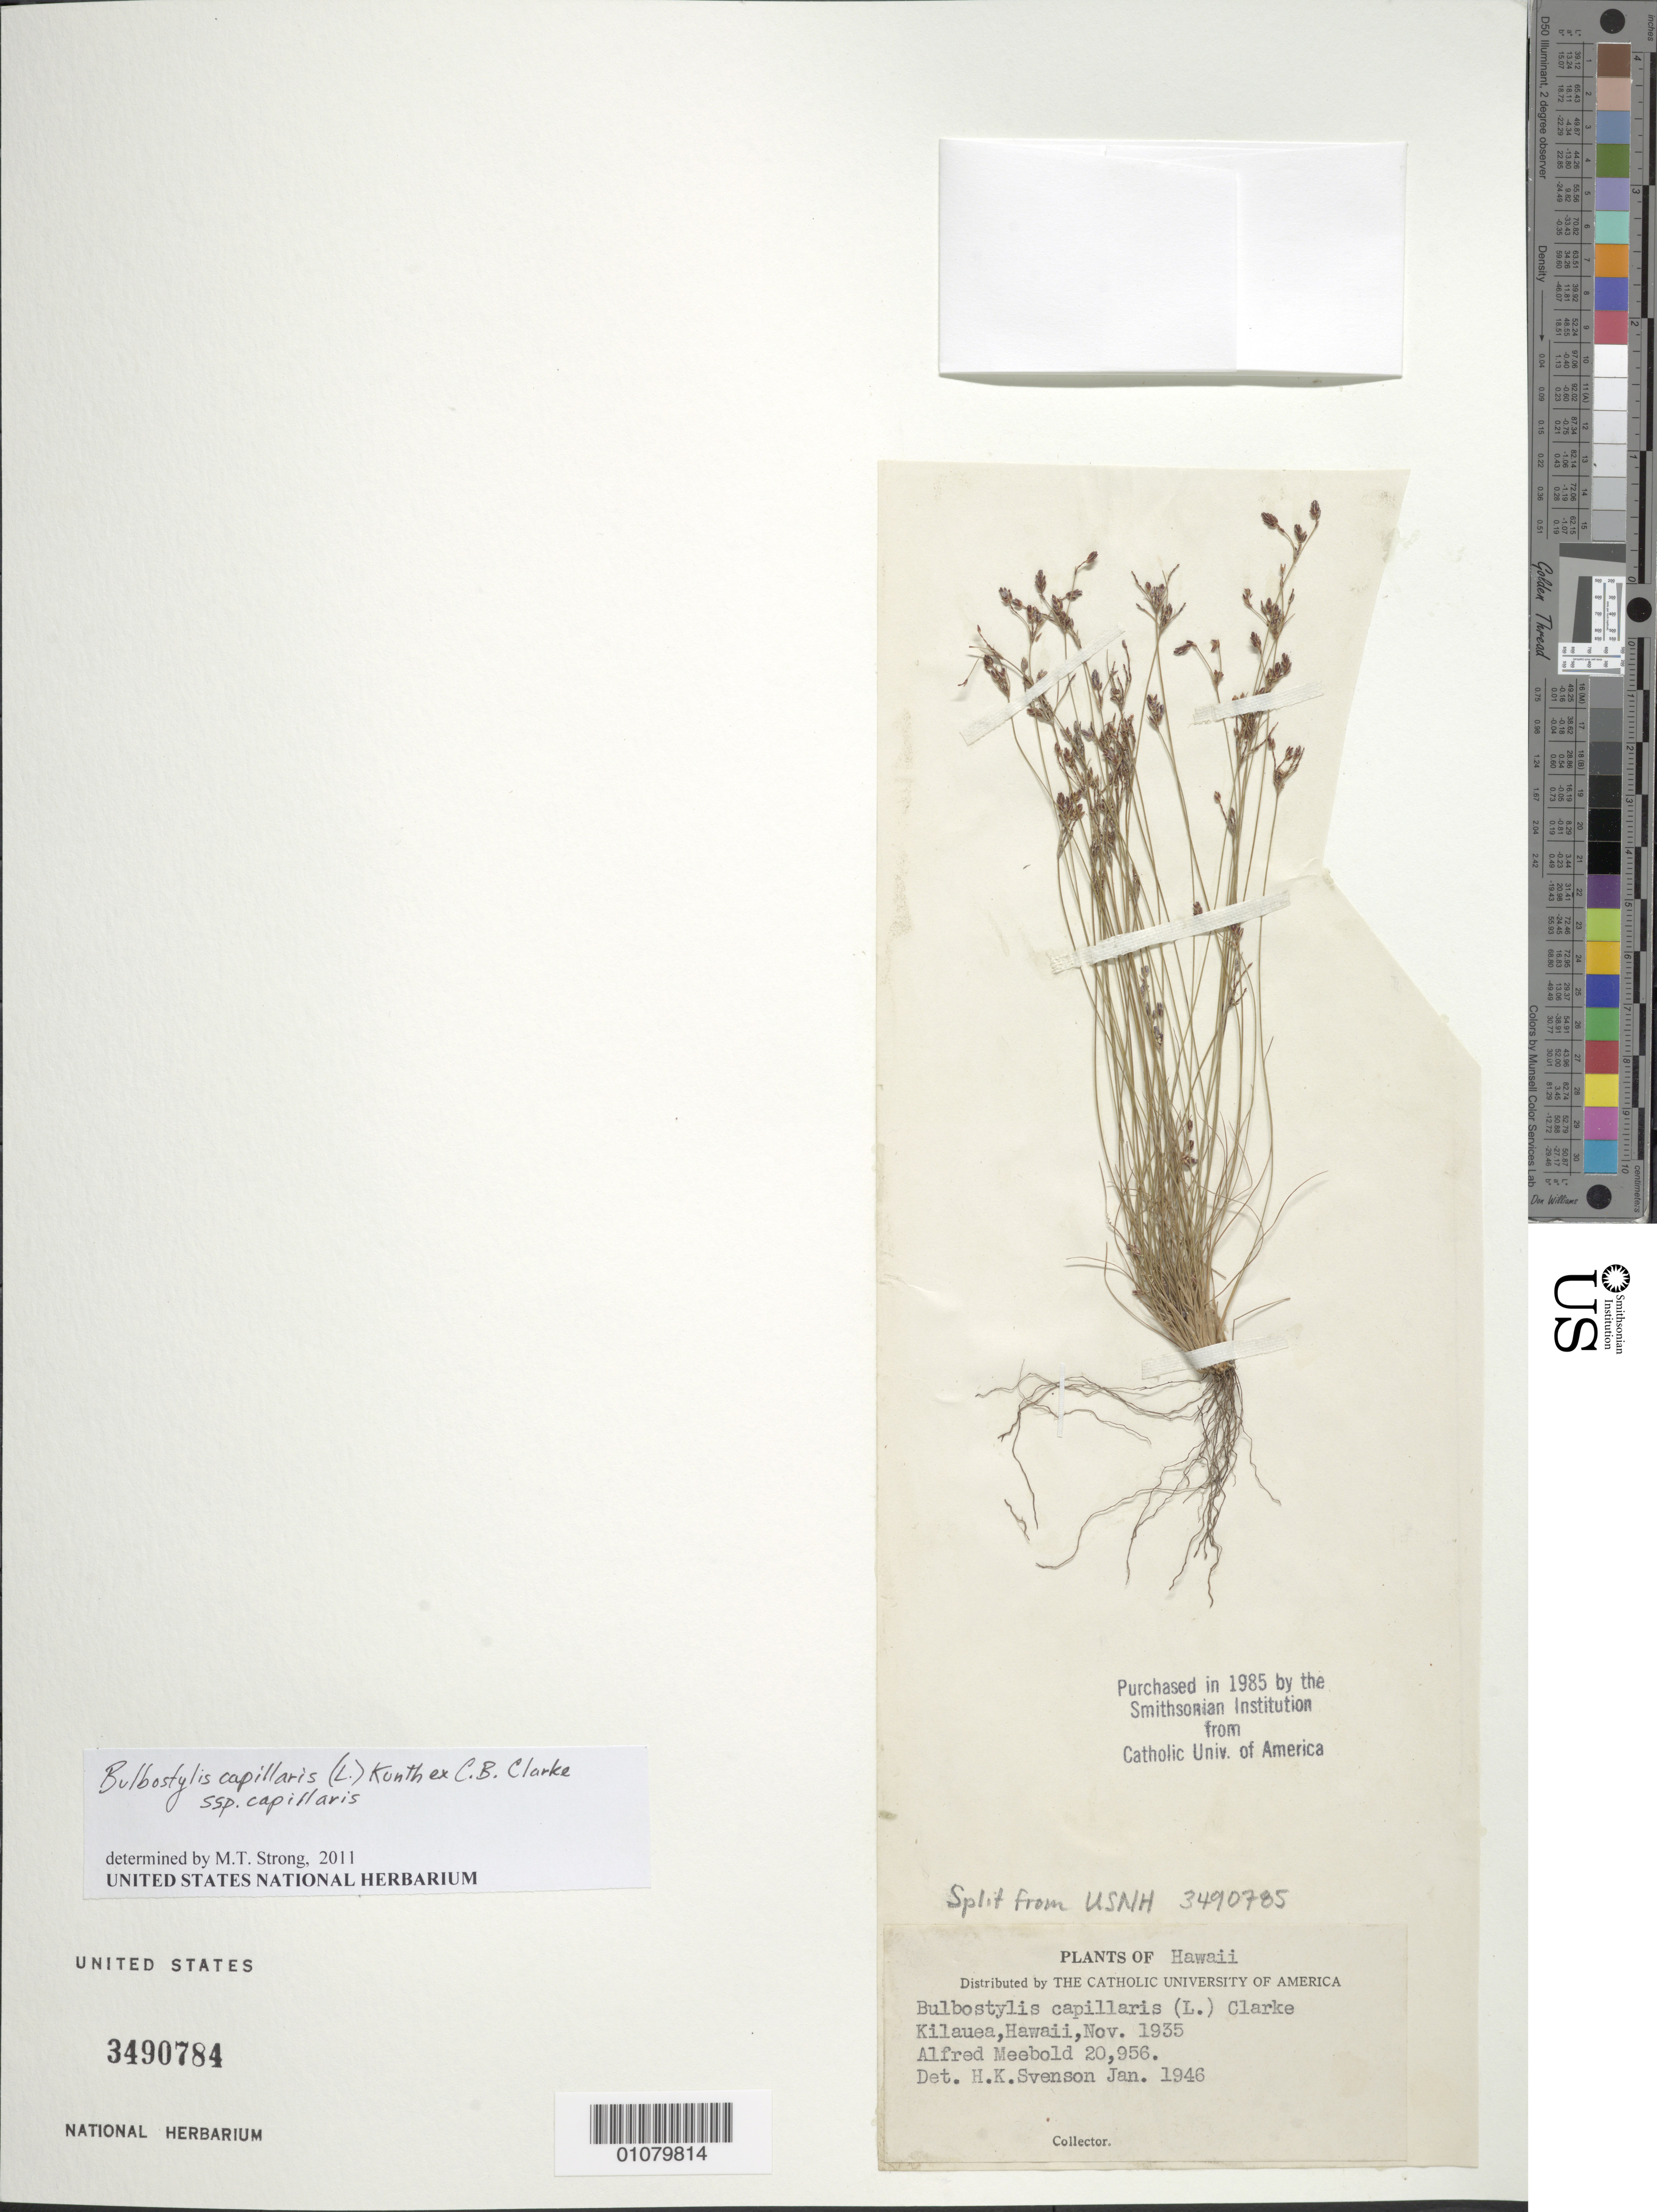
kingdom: Plantae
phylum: Tracheophyta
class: Liliopsida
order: Poales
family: Cyperaceae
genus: Bulbostylis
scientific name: Bulbostylis capillaris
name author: (L.) Kunth ex C.B. Clarke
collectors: A. Meebold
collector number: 20956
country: United States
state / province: Hawaii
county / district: Hawaii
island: Hawaii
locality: Kilauea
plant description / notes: Separated form Sheet # 3490785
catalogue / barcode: US 3490784